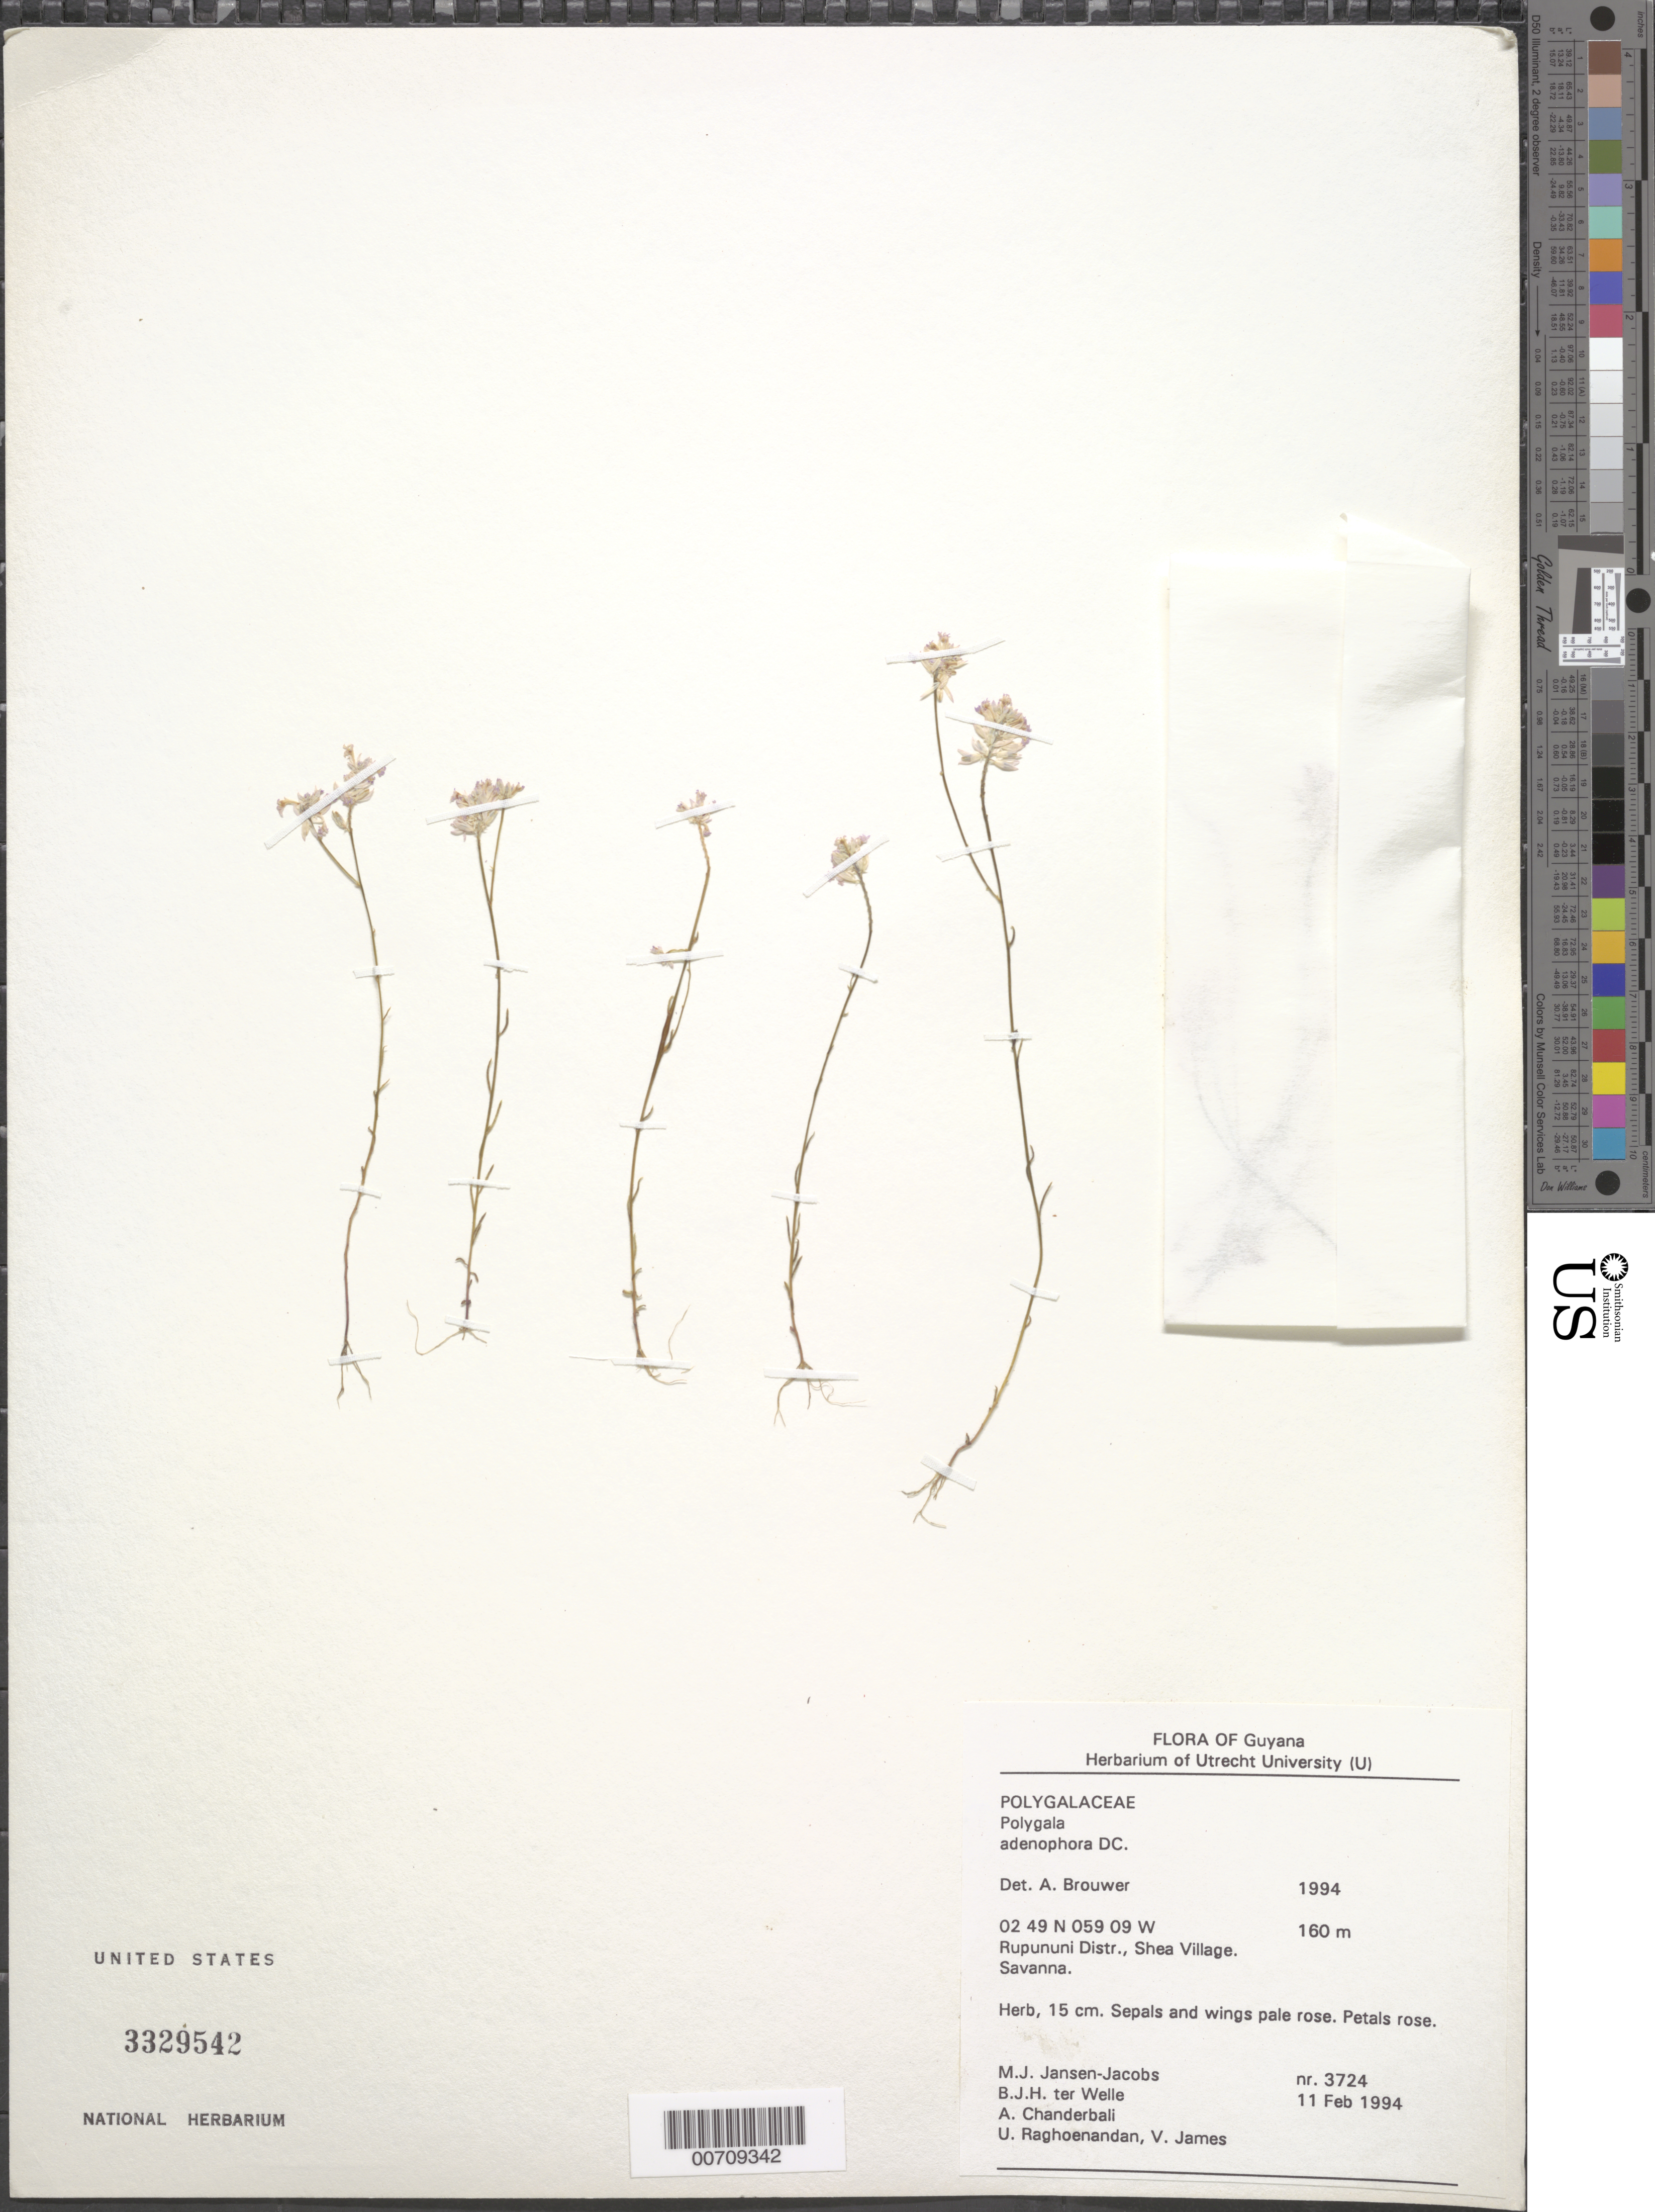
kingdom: Plantae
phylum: Tracheophyta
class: Magnoliopsida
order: Fabales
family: Polygalaceae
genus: Polygala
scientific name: Polygala adenophora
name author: DC.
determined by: Jacobs-Brouwer, A.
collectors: M. J. Jansen-Jacobs, B. Welle, A. S. Chanderbali, U. Raghoenandan & V. James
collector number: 3724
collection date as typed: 11-Feb-94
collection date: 1994-02-11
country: Guyana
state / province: U. Takutu-U. Essequibo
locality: Shea Village, Rupununi Dist.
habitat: Savanna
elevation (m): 160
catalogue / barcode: US 3329542